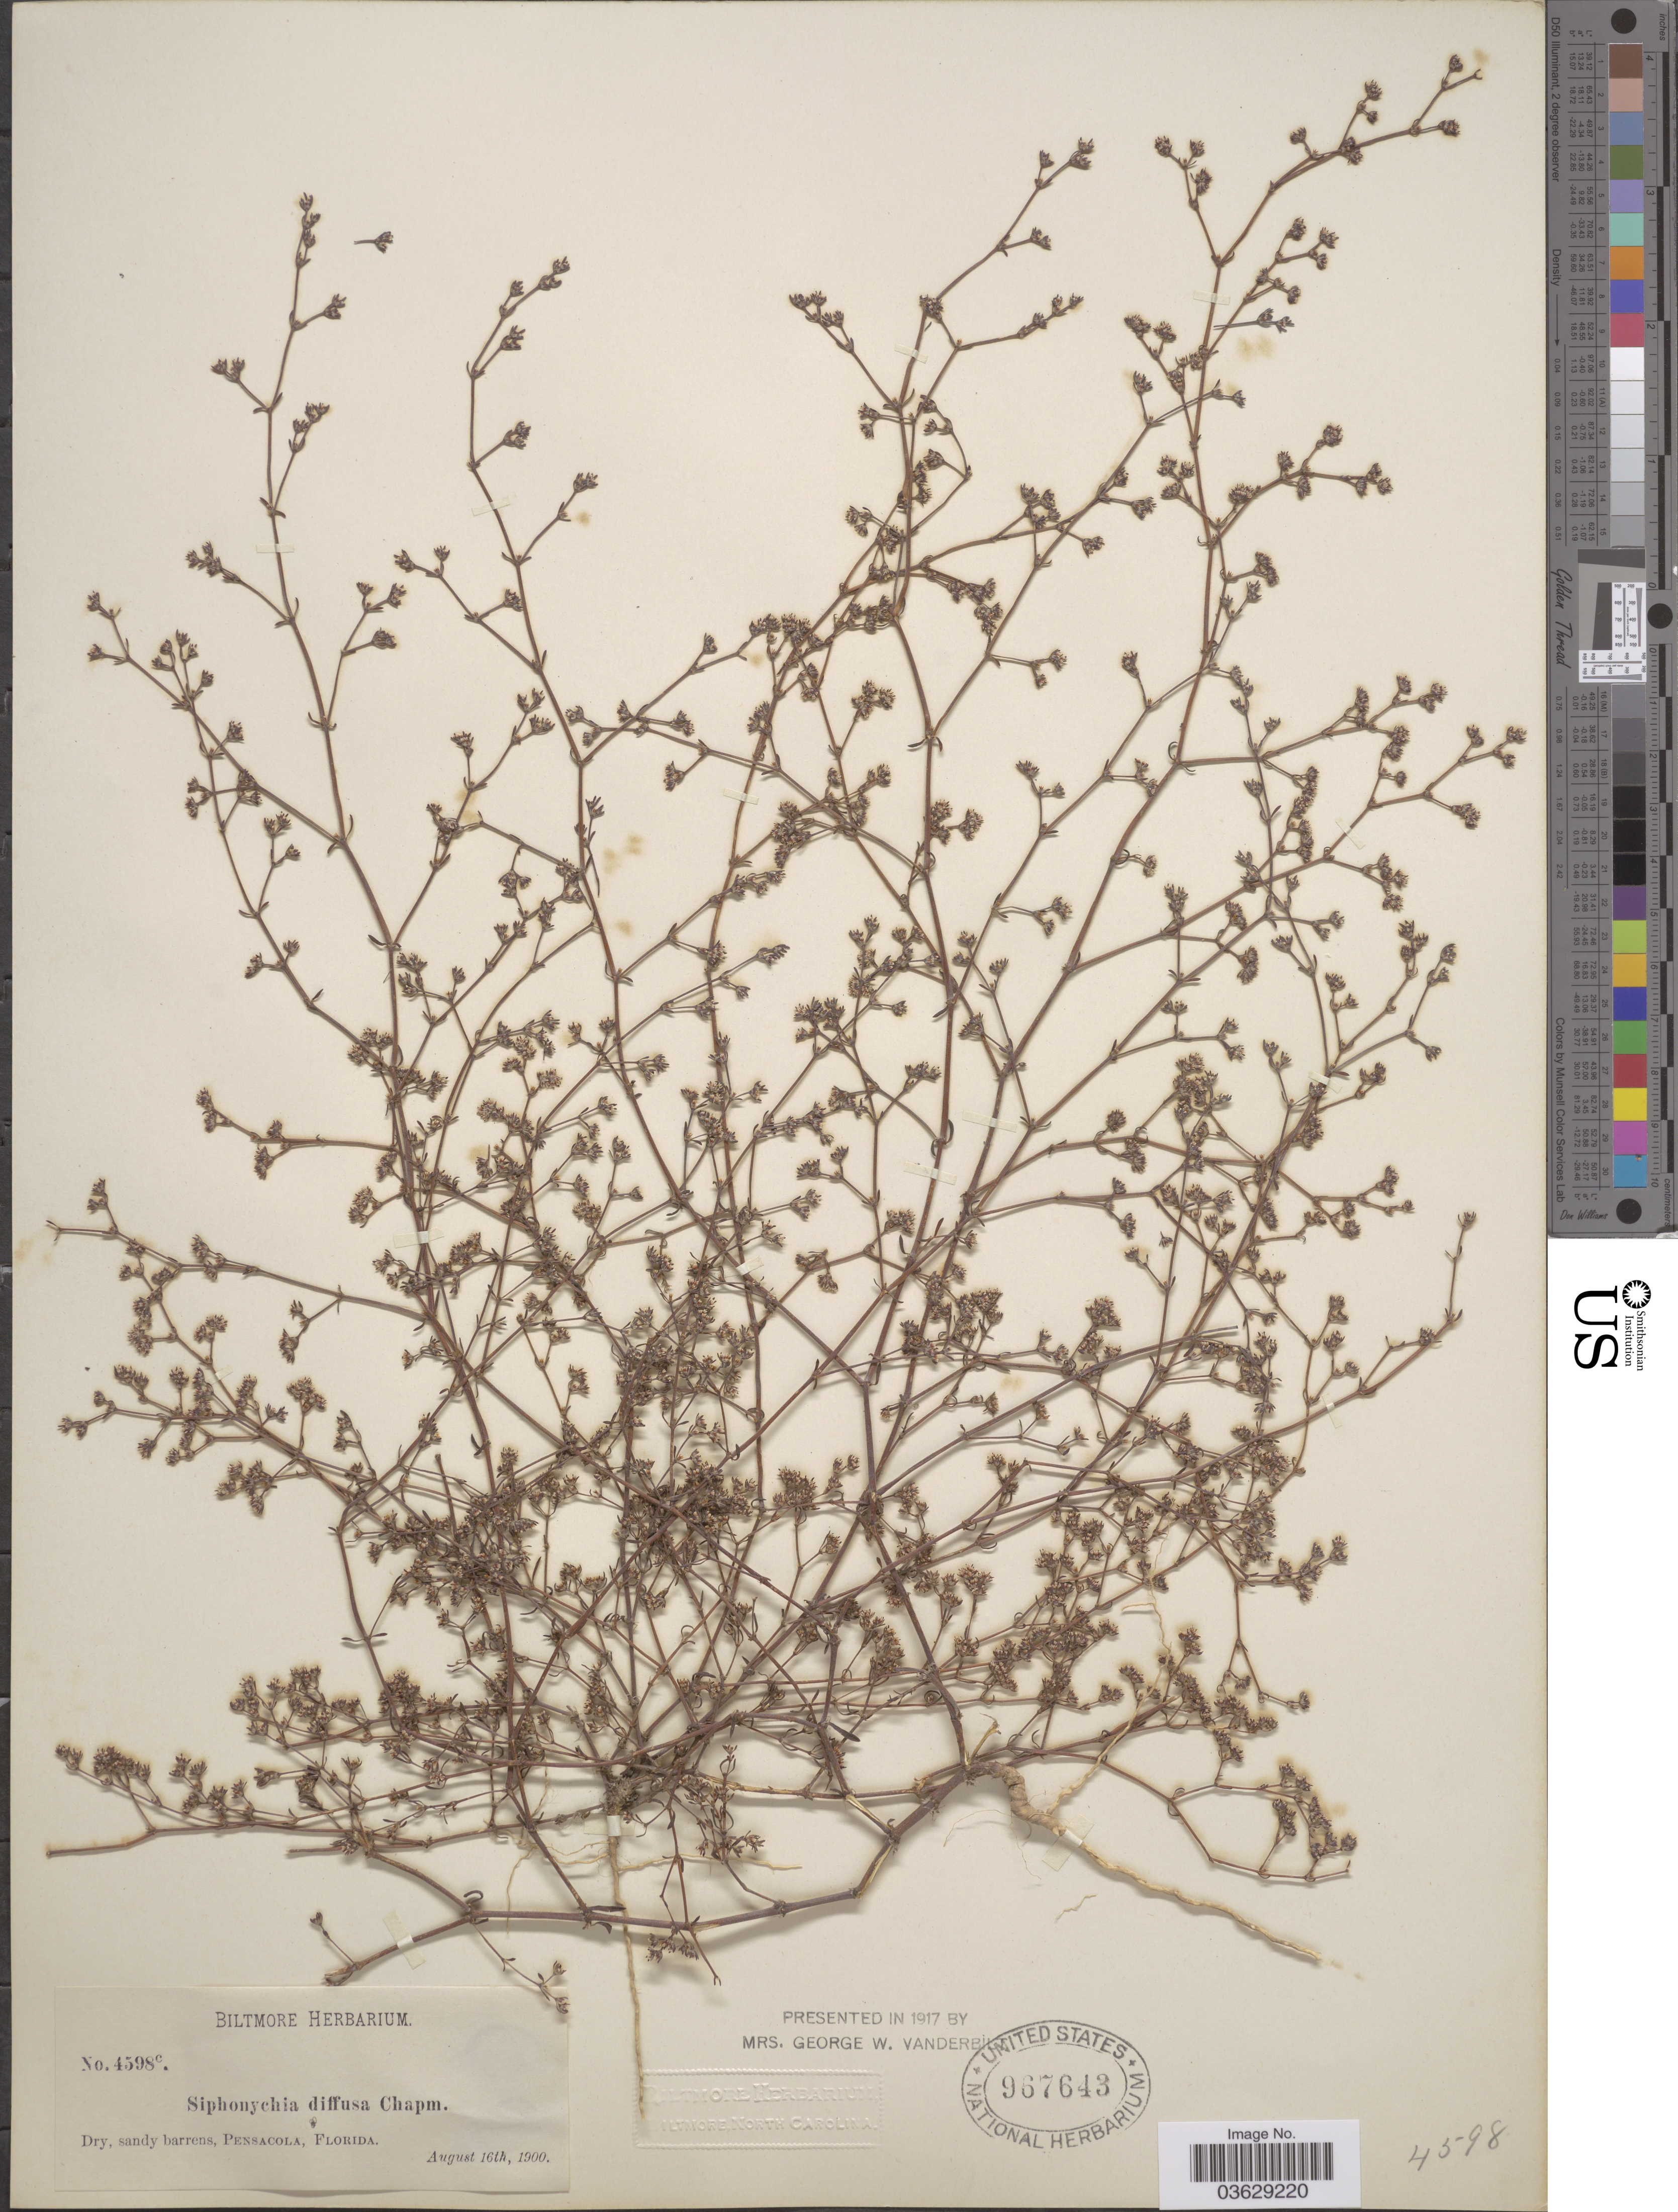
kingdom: Plantae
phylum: Tracheophyta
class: Magnoliopsida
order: Caryophyllales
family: Caryophyllaceae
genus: Paronychia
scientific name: Paronychia patula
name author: Shinners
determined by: Strong, Mark T., (BOT), Smithsonian Institution - National Museum of Natural History (UNITED STATES)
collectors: ex herb. Biltmore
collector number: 4598c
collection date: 1900-08-16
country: United States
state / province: Florida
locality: Pensacola.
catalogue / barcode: US 967643